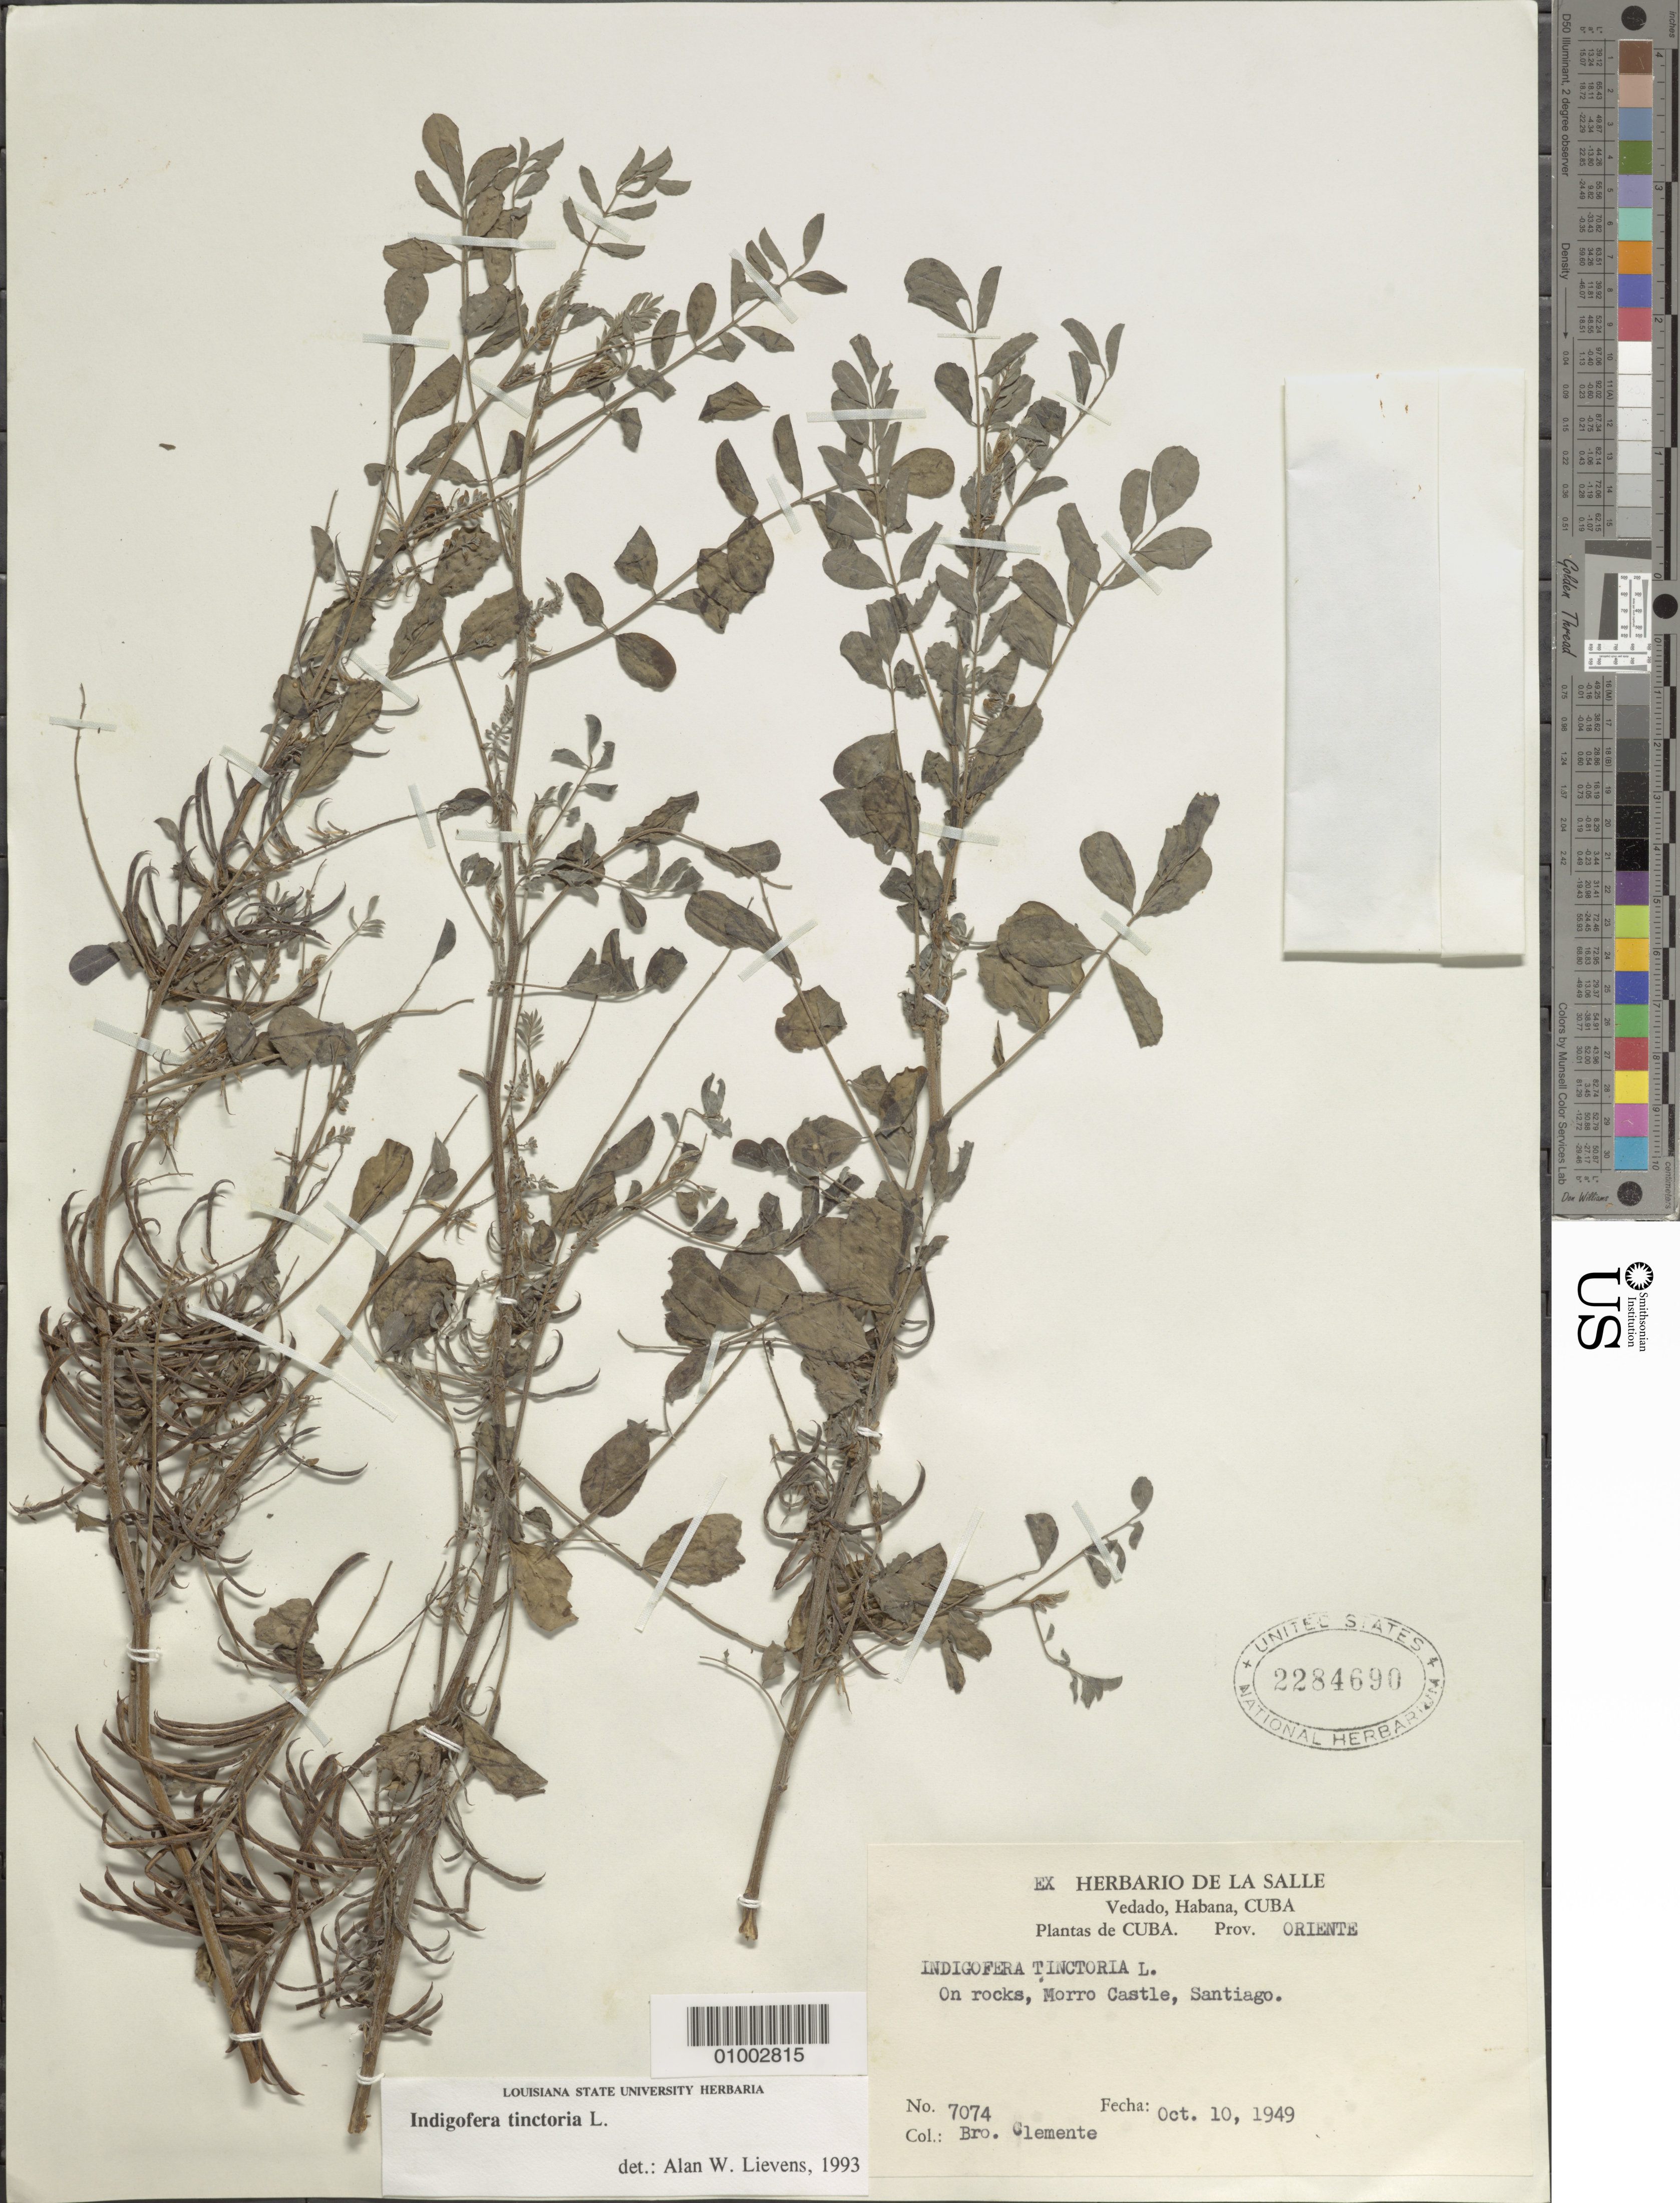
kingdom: Plantae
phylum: Tracheophyta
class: Magnoliopsida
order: Fabales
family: Fabaceae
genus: Indigofera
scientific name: Indigofera tinctoria sensu Naves non L.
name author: Naves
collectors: B. Clement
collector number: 7074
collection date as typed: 10 Oct 1949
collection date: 1949-10-10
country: Cuba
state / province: Santiago de Cuba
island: Cuba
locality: On rocks, Morro Castle, Santiago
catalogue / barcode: US 2284690